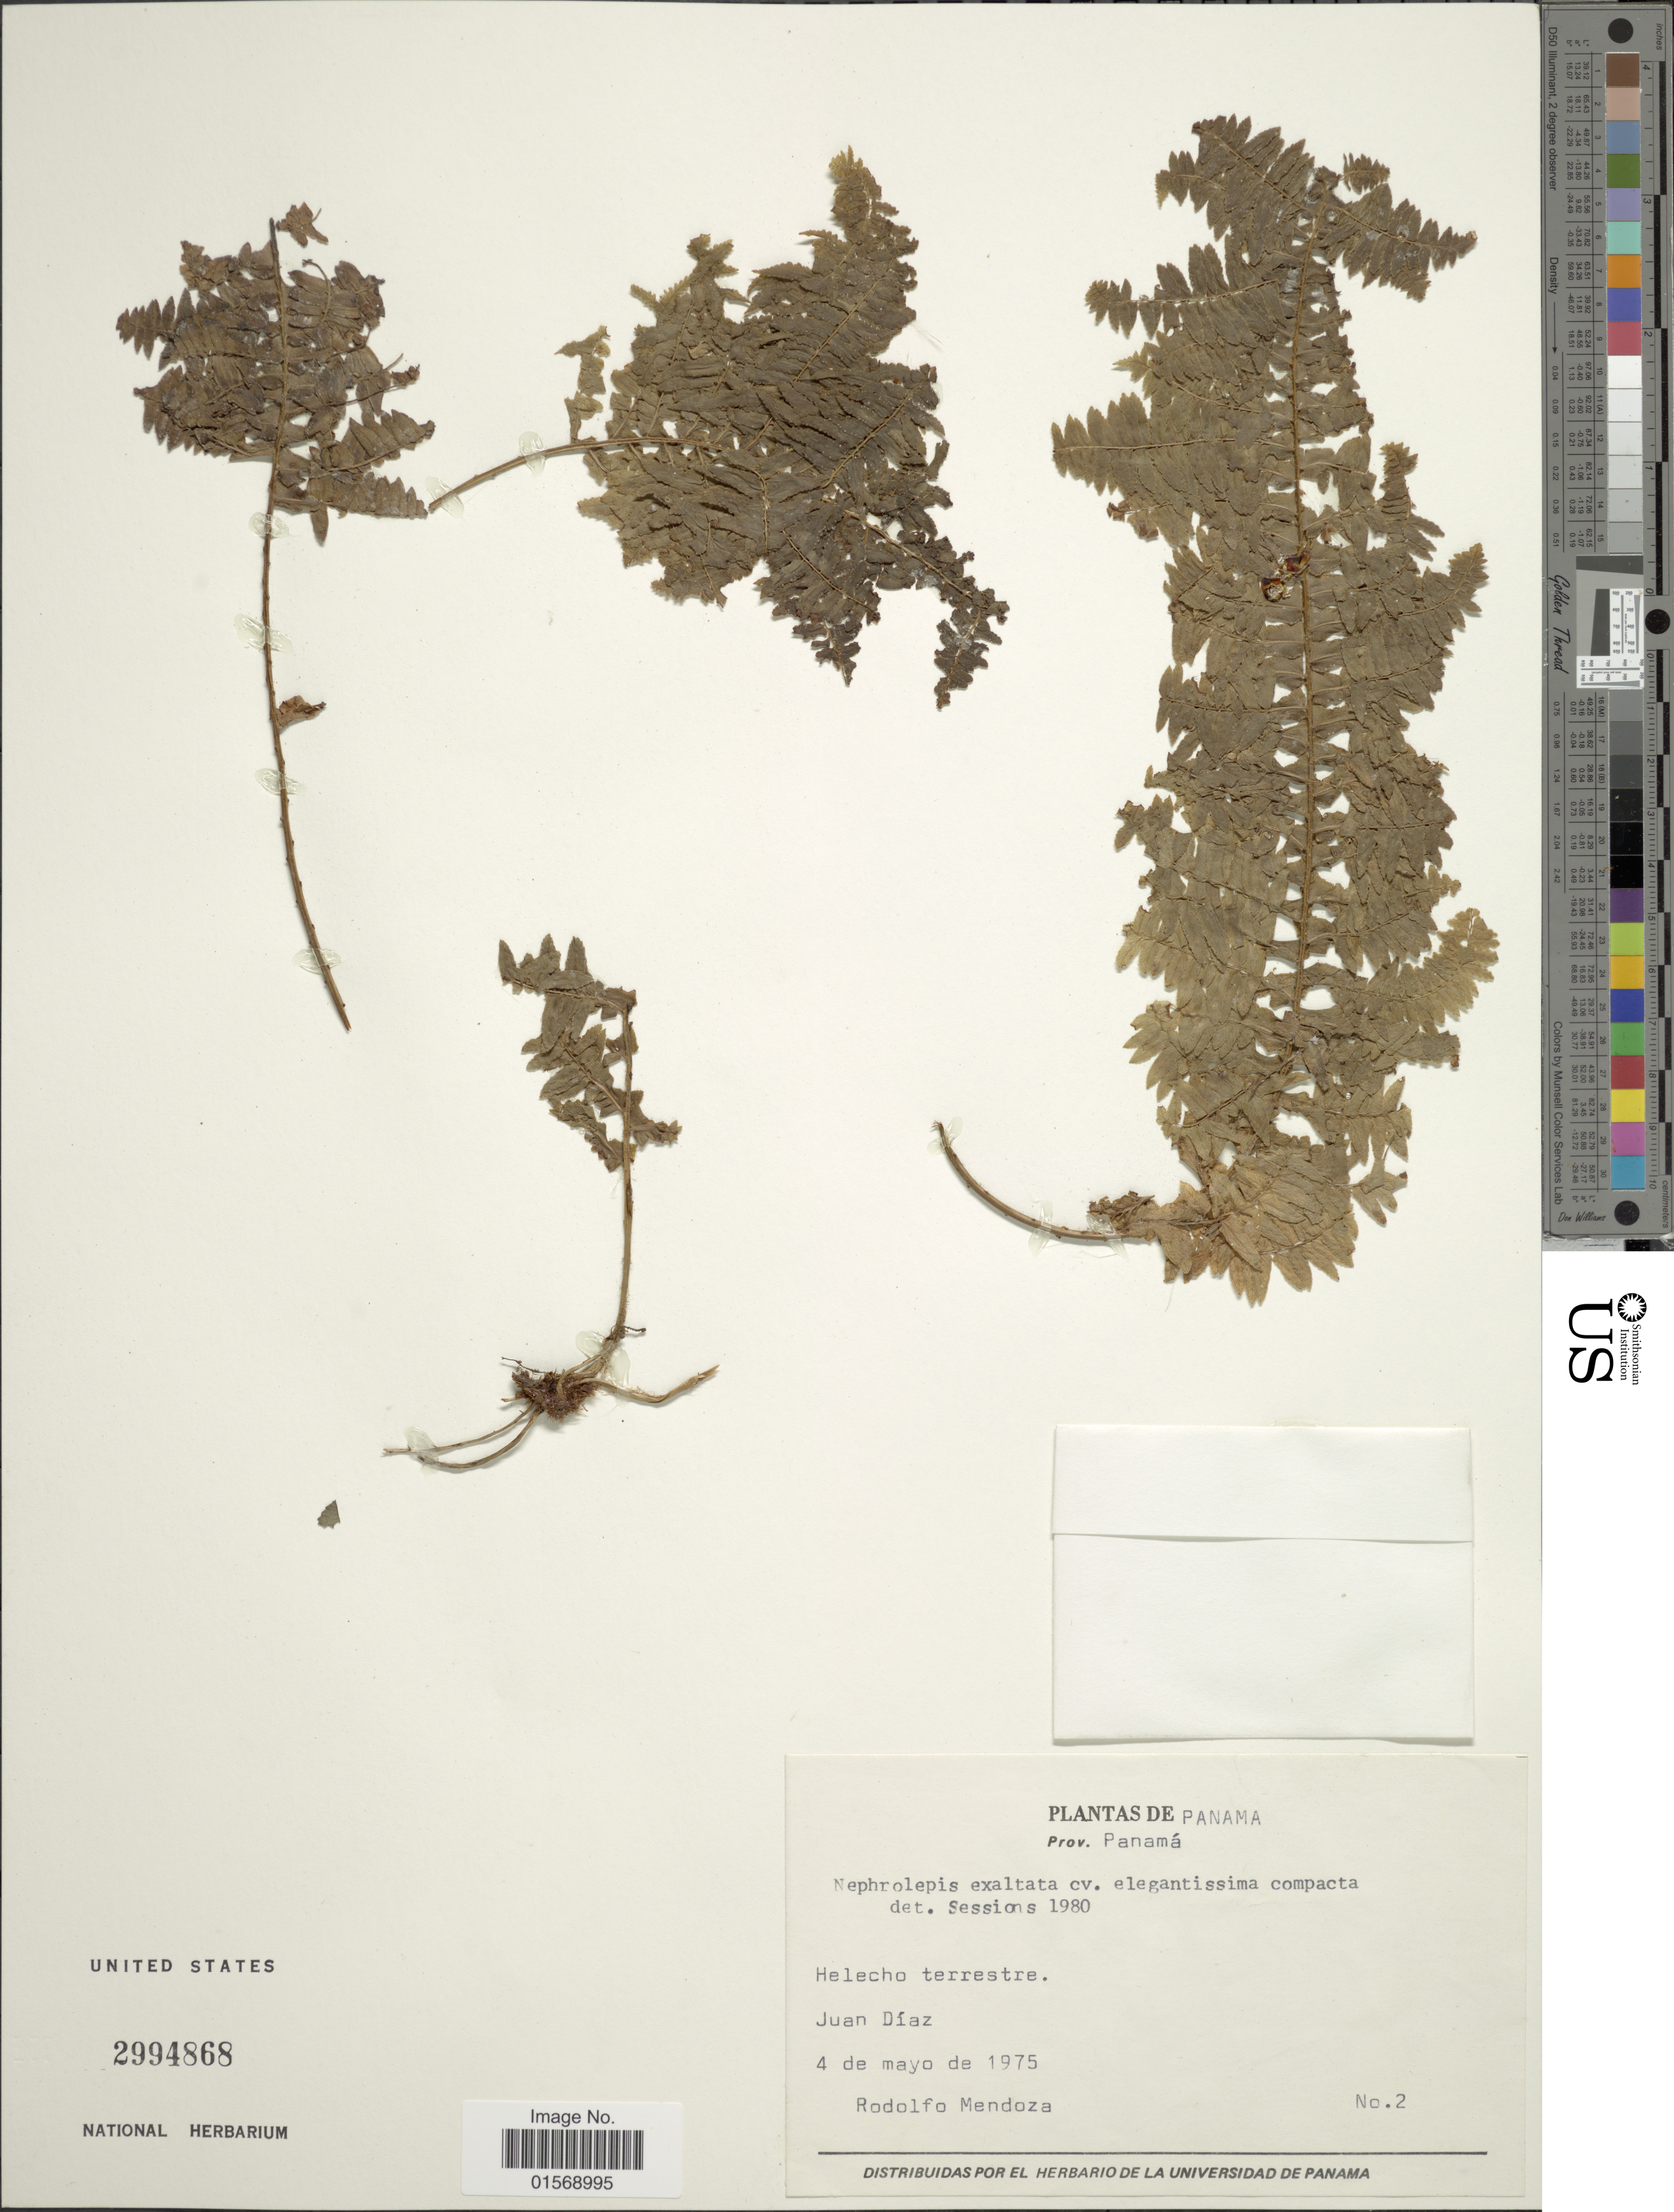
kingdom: Plantae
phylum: Tracheophyta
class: Polypodiopsida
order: Polypodiales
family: Nephrolepidaceae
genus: Nephrolepis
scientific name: Nephrolepis exaltata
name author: (L.) Schott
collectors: R. Mendoza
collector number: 2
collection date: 1975-05-04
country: Panama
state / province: Panamá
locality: Panama, Prov. Panama.. Juan Diaz.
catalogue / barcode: US 2994868